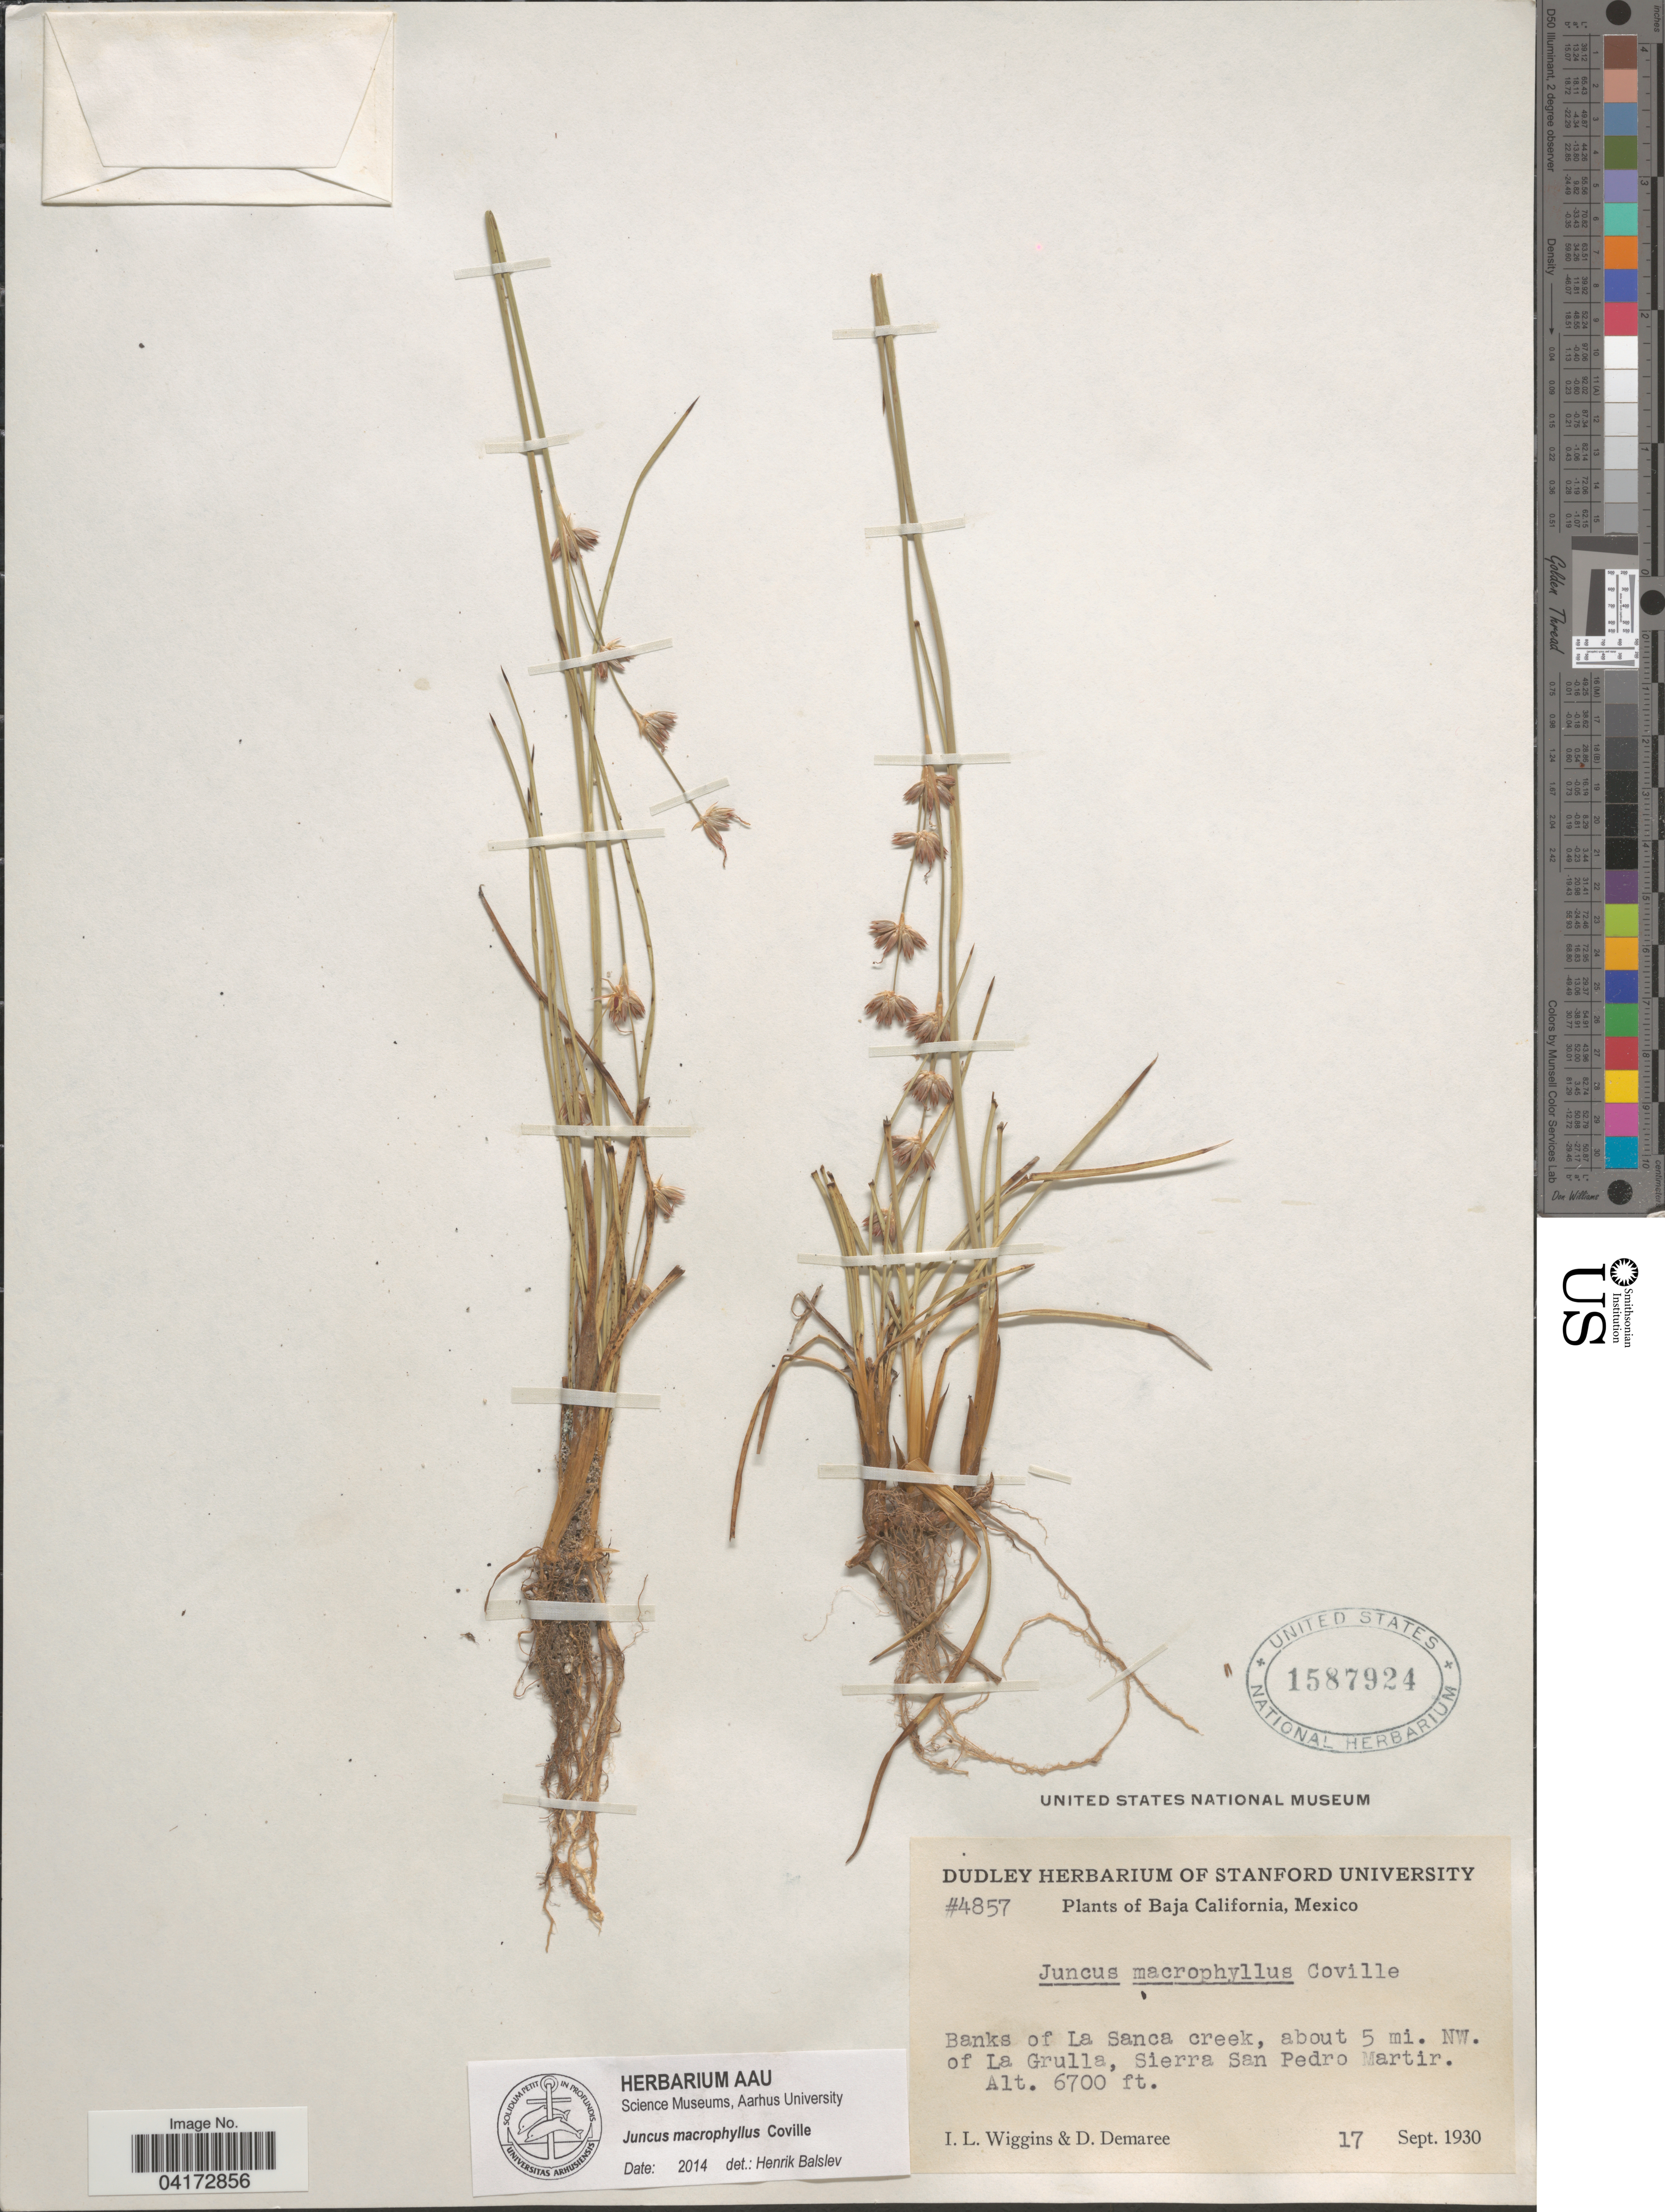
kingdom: Plantae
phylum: Tracheophyta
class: Liliopsida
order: Poales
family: Juncaceae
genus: Juncus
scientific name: Juncus macrophyllus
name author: Coville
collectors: I. L. Wiggins & D. Demaree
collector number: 4857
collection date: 1930-09-17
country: Mexico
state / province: Baja California Norte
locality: Banks of La Sanca creek, about 5 mi. NW. of La Grulla, Sierra San Pedro Martir.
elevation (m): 2042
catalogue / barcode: US 1587924